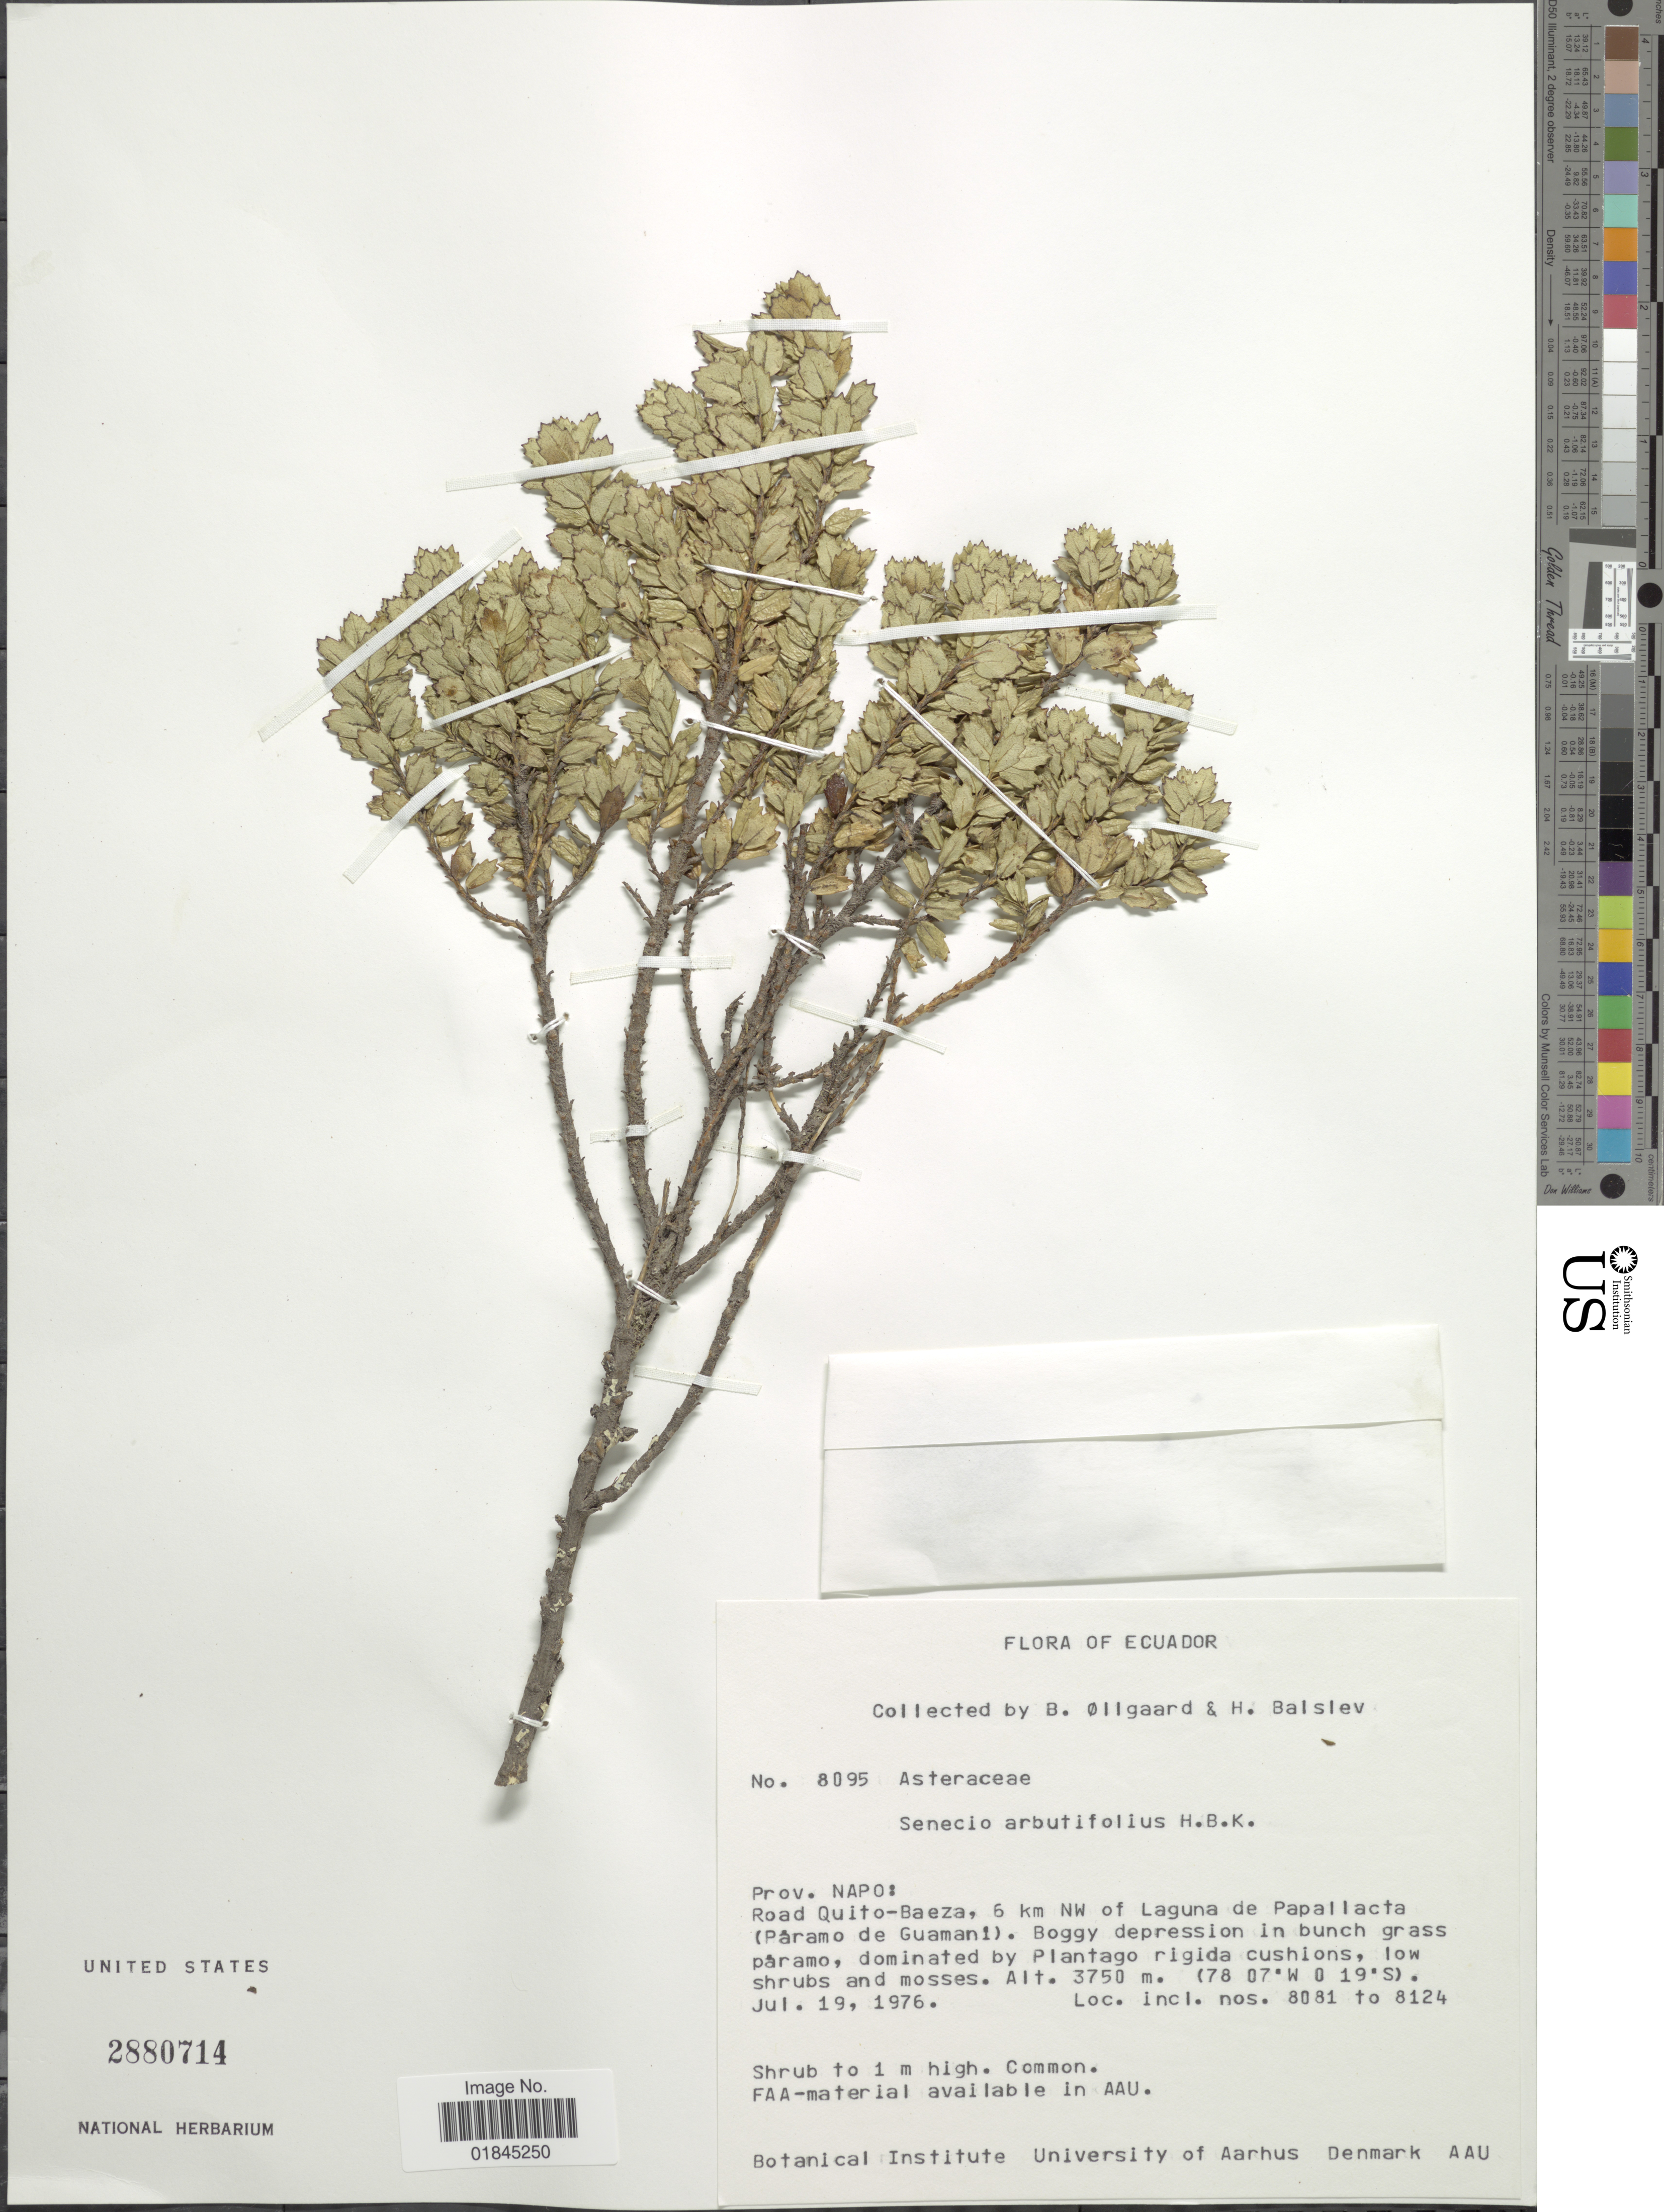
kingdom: Plantae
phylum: Tracheophyta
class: Magnoliopsida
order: Asterales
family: Asteraceae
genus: Pentacalia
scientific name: Pentacalia arbutifolia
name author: (Kunth) Cuatrec.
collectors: B. Øllgaard & H. Balslev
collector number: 8095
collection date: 1976-07-19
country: Ecuador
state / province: Napo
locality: Prov. Napo: Road Quito-Baeza, 6 km NW of Laguna de Papallacta (Páramo de Guamaní).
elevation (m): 3750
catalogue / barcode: US 2880714